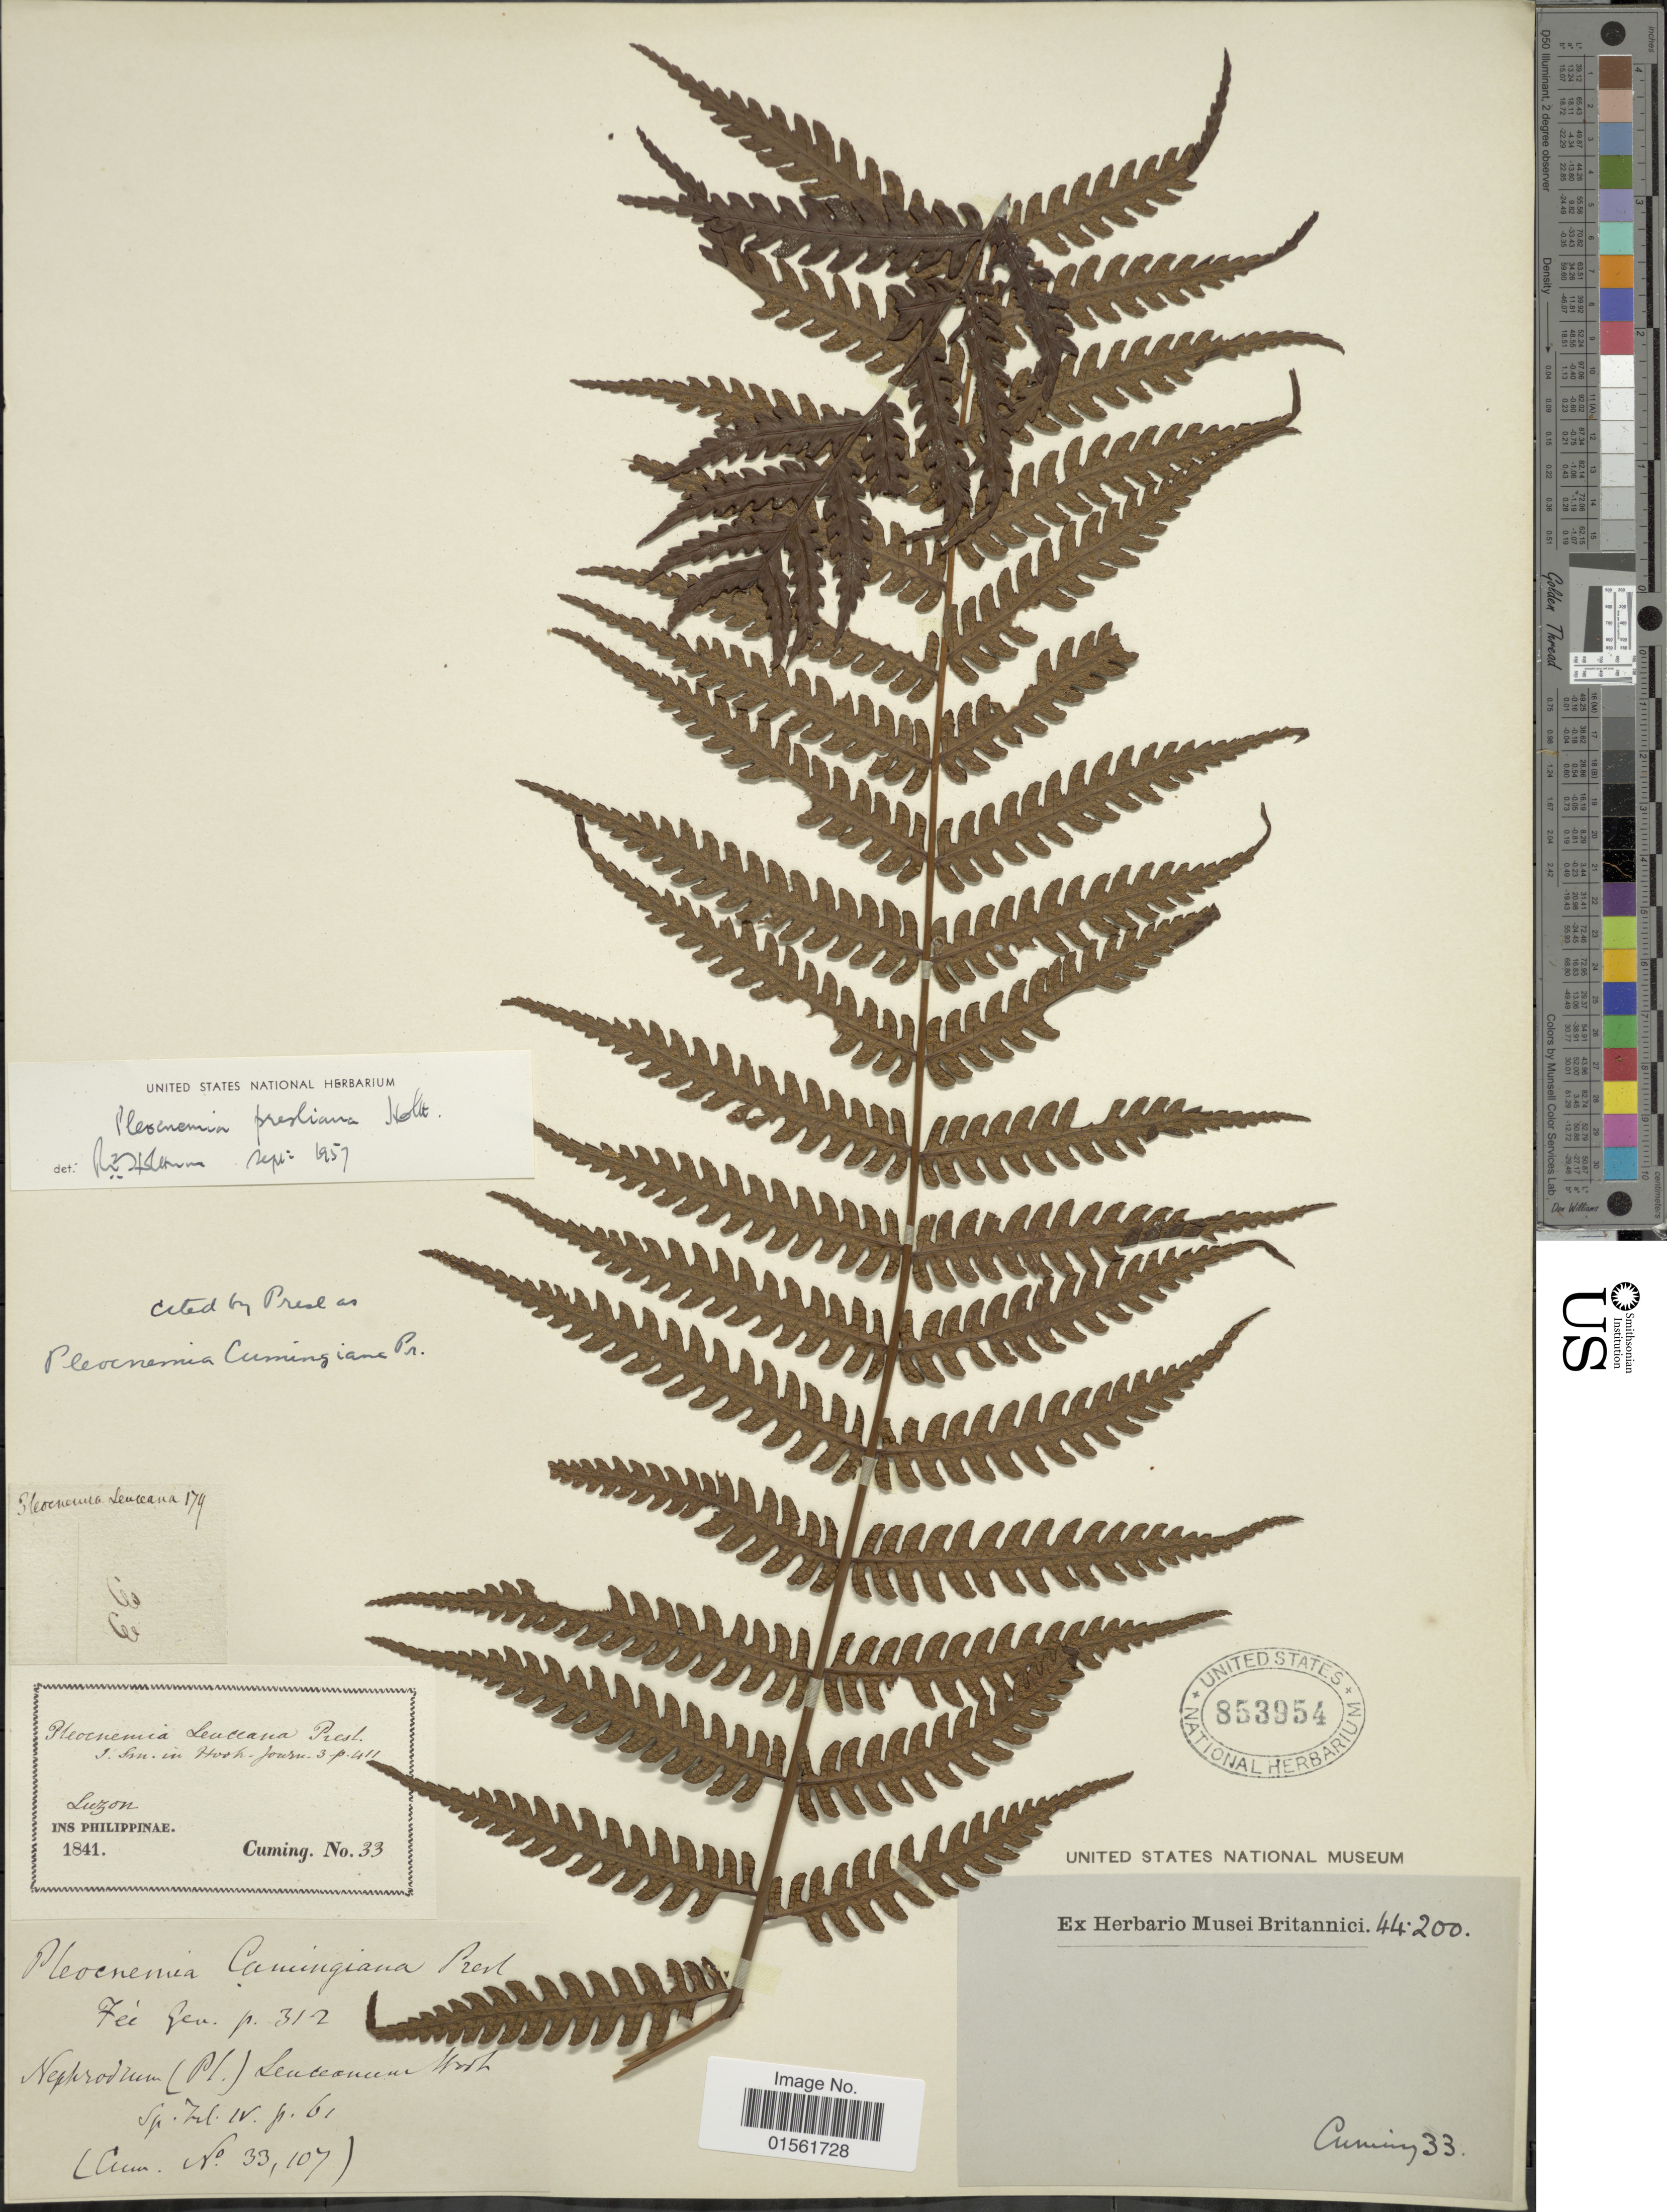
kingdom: Plantae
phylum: Tracheophyta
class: Polypodiopsida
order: Polypodiales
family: Dryopteridaceae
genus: Pleocnemia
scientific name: Pleocnemia presliana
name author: Holttum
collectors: -. Cuming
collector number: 33/33107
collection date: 1841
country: Philippines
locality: Luzon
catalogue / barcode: US 853954